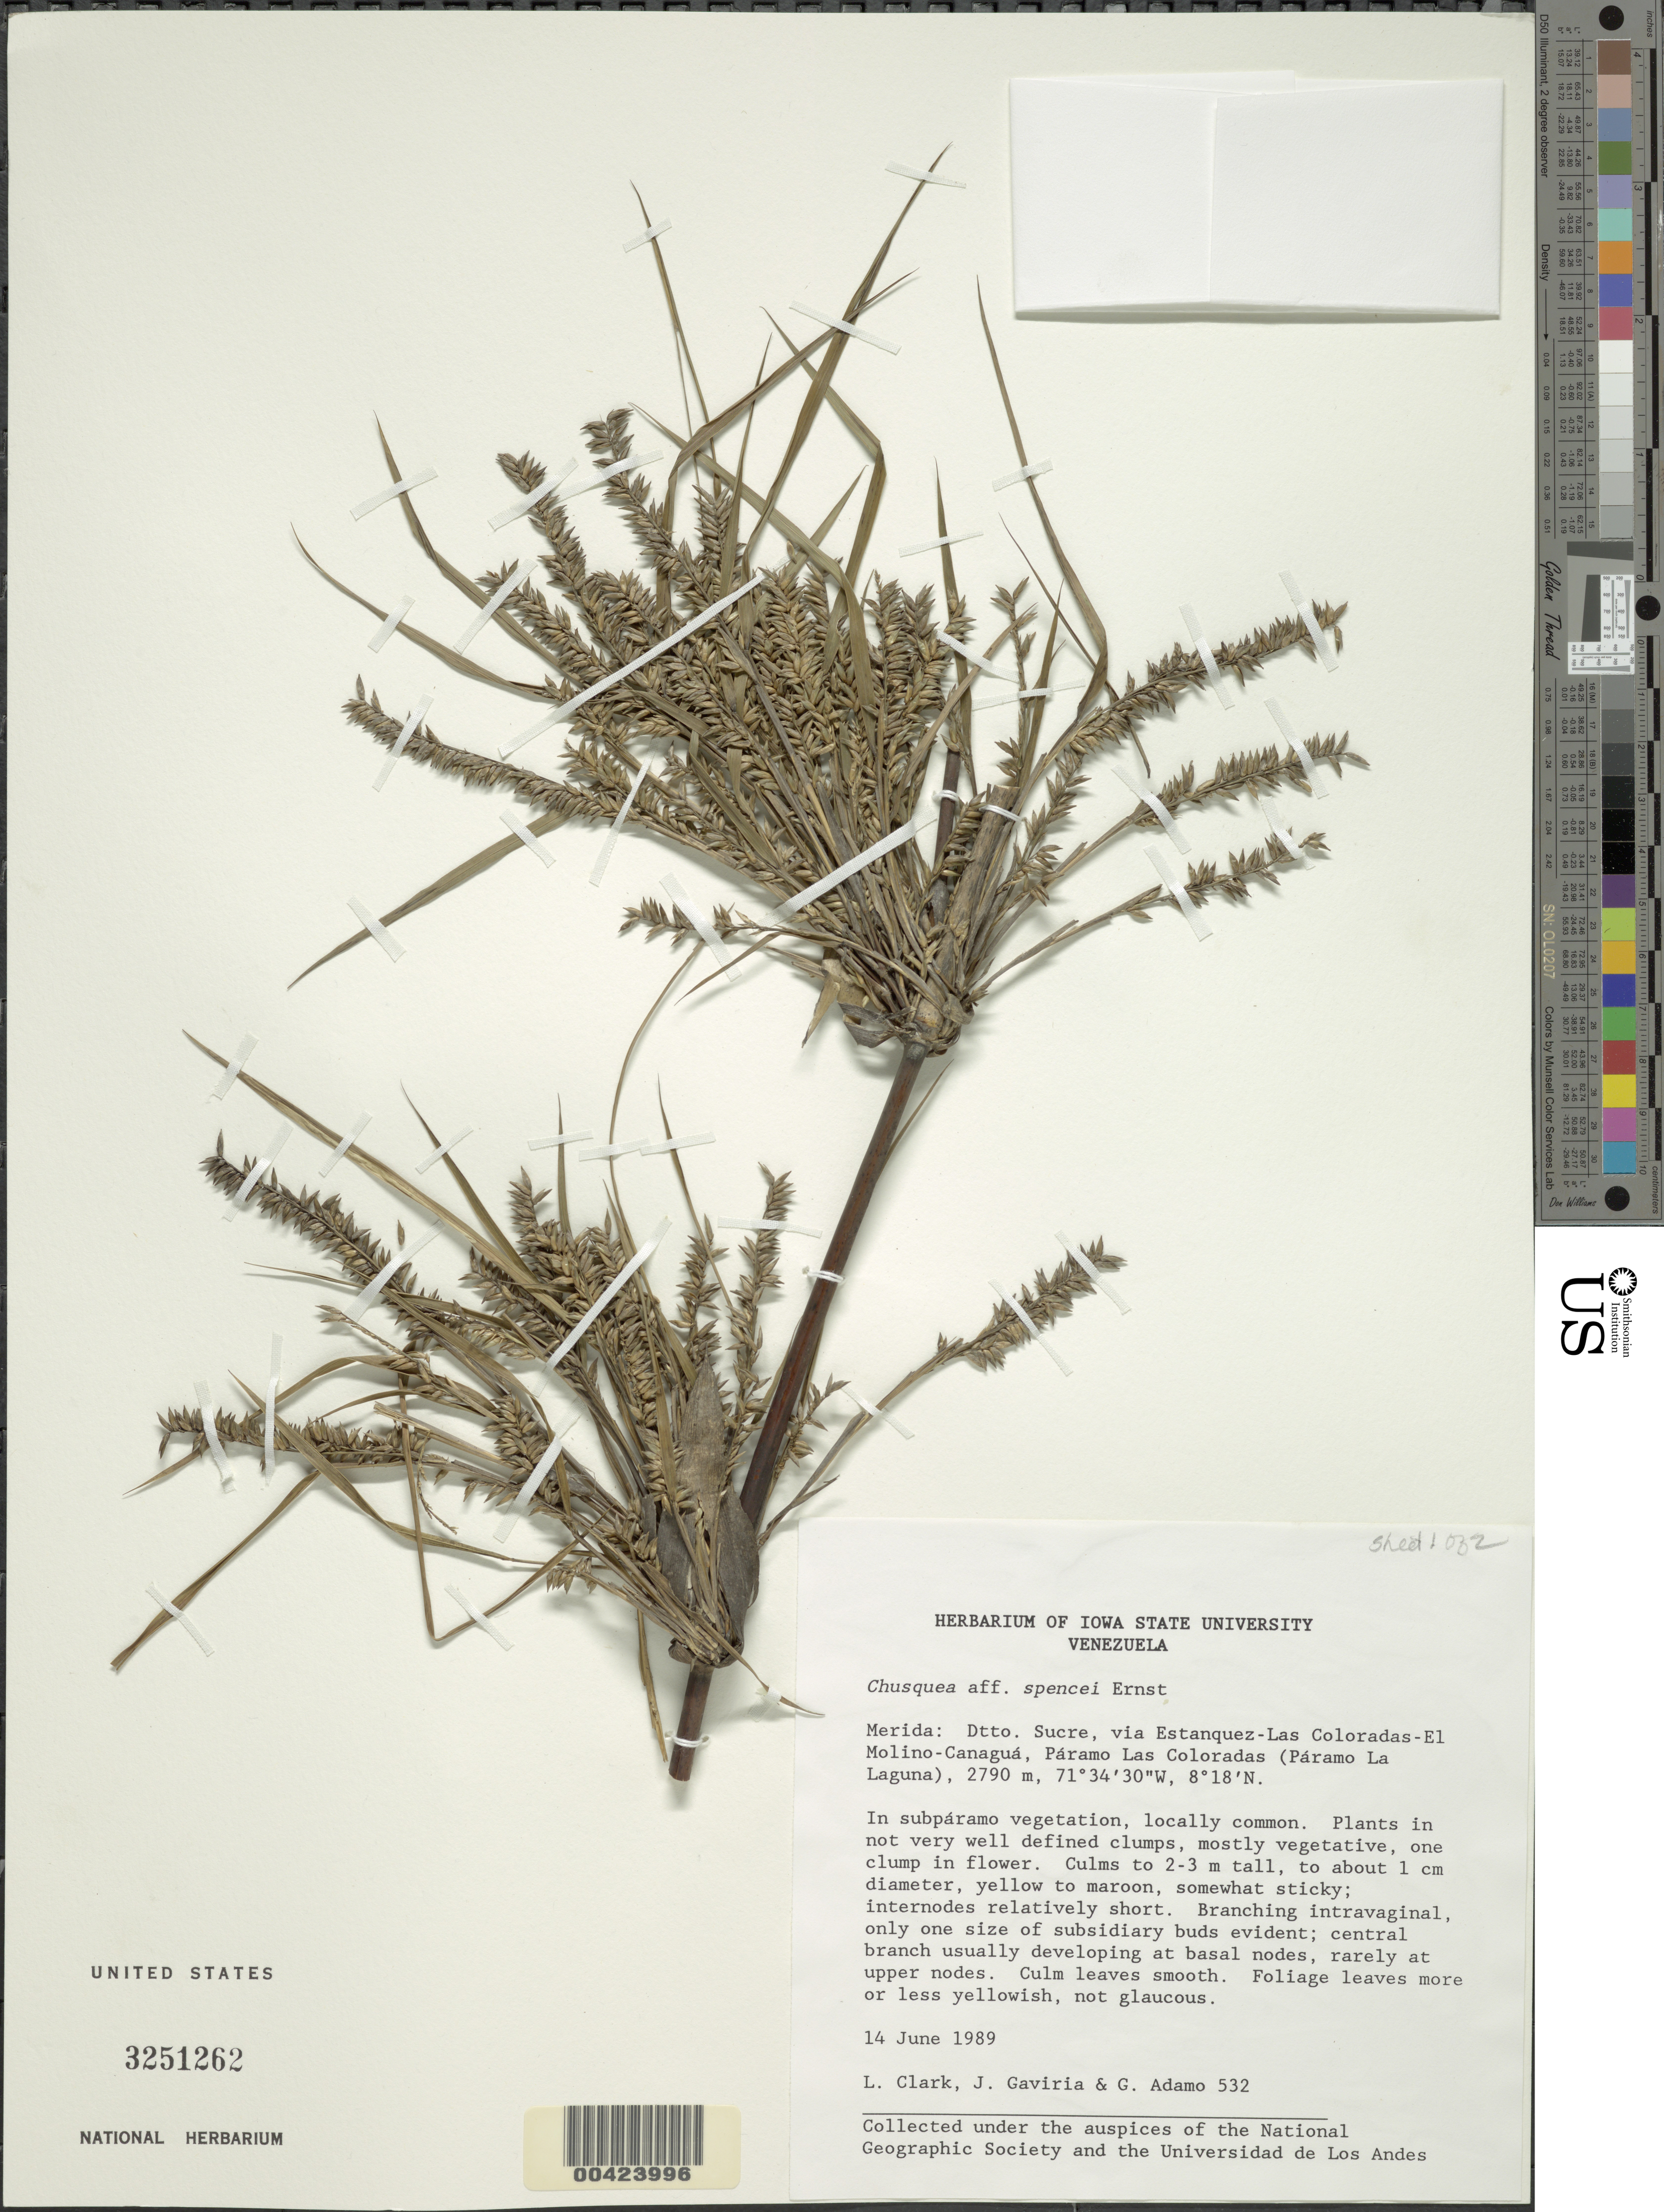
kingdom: Plantae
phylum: Tracheophyta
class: Liliopsida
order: Poales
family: Poaceae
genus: Chusquea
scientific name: Chusquea spencei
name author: Ernst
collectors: L. G. Clark, J. Gaviria & G. Adamo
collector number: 532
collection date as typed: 14 Jun 1989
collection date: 1989-06-14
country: Venezuela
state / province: Mérida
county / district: Sucre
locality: Paramo las coloradas; via estanquez - las coloradas - el molino - canagua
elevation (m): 2790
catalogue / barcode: US 3251262